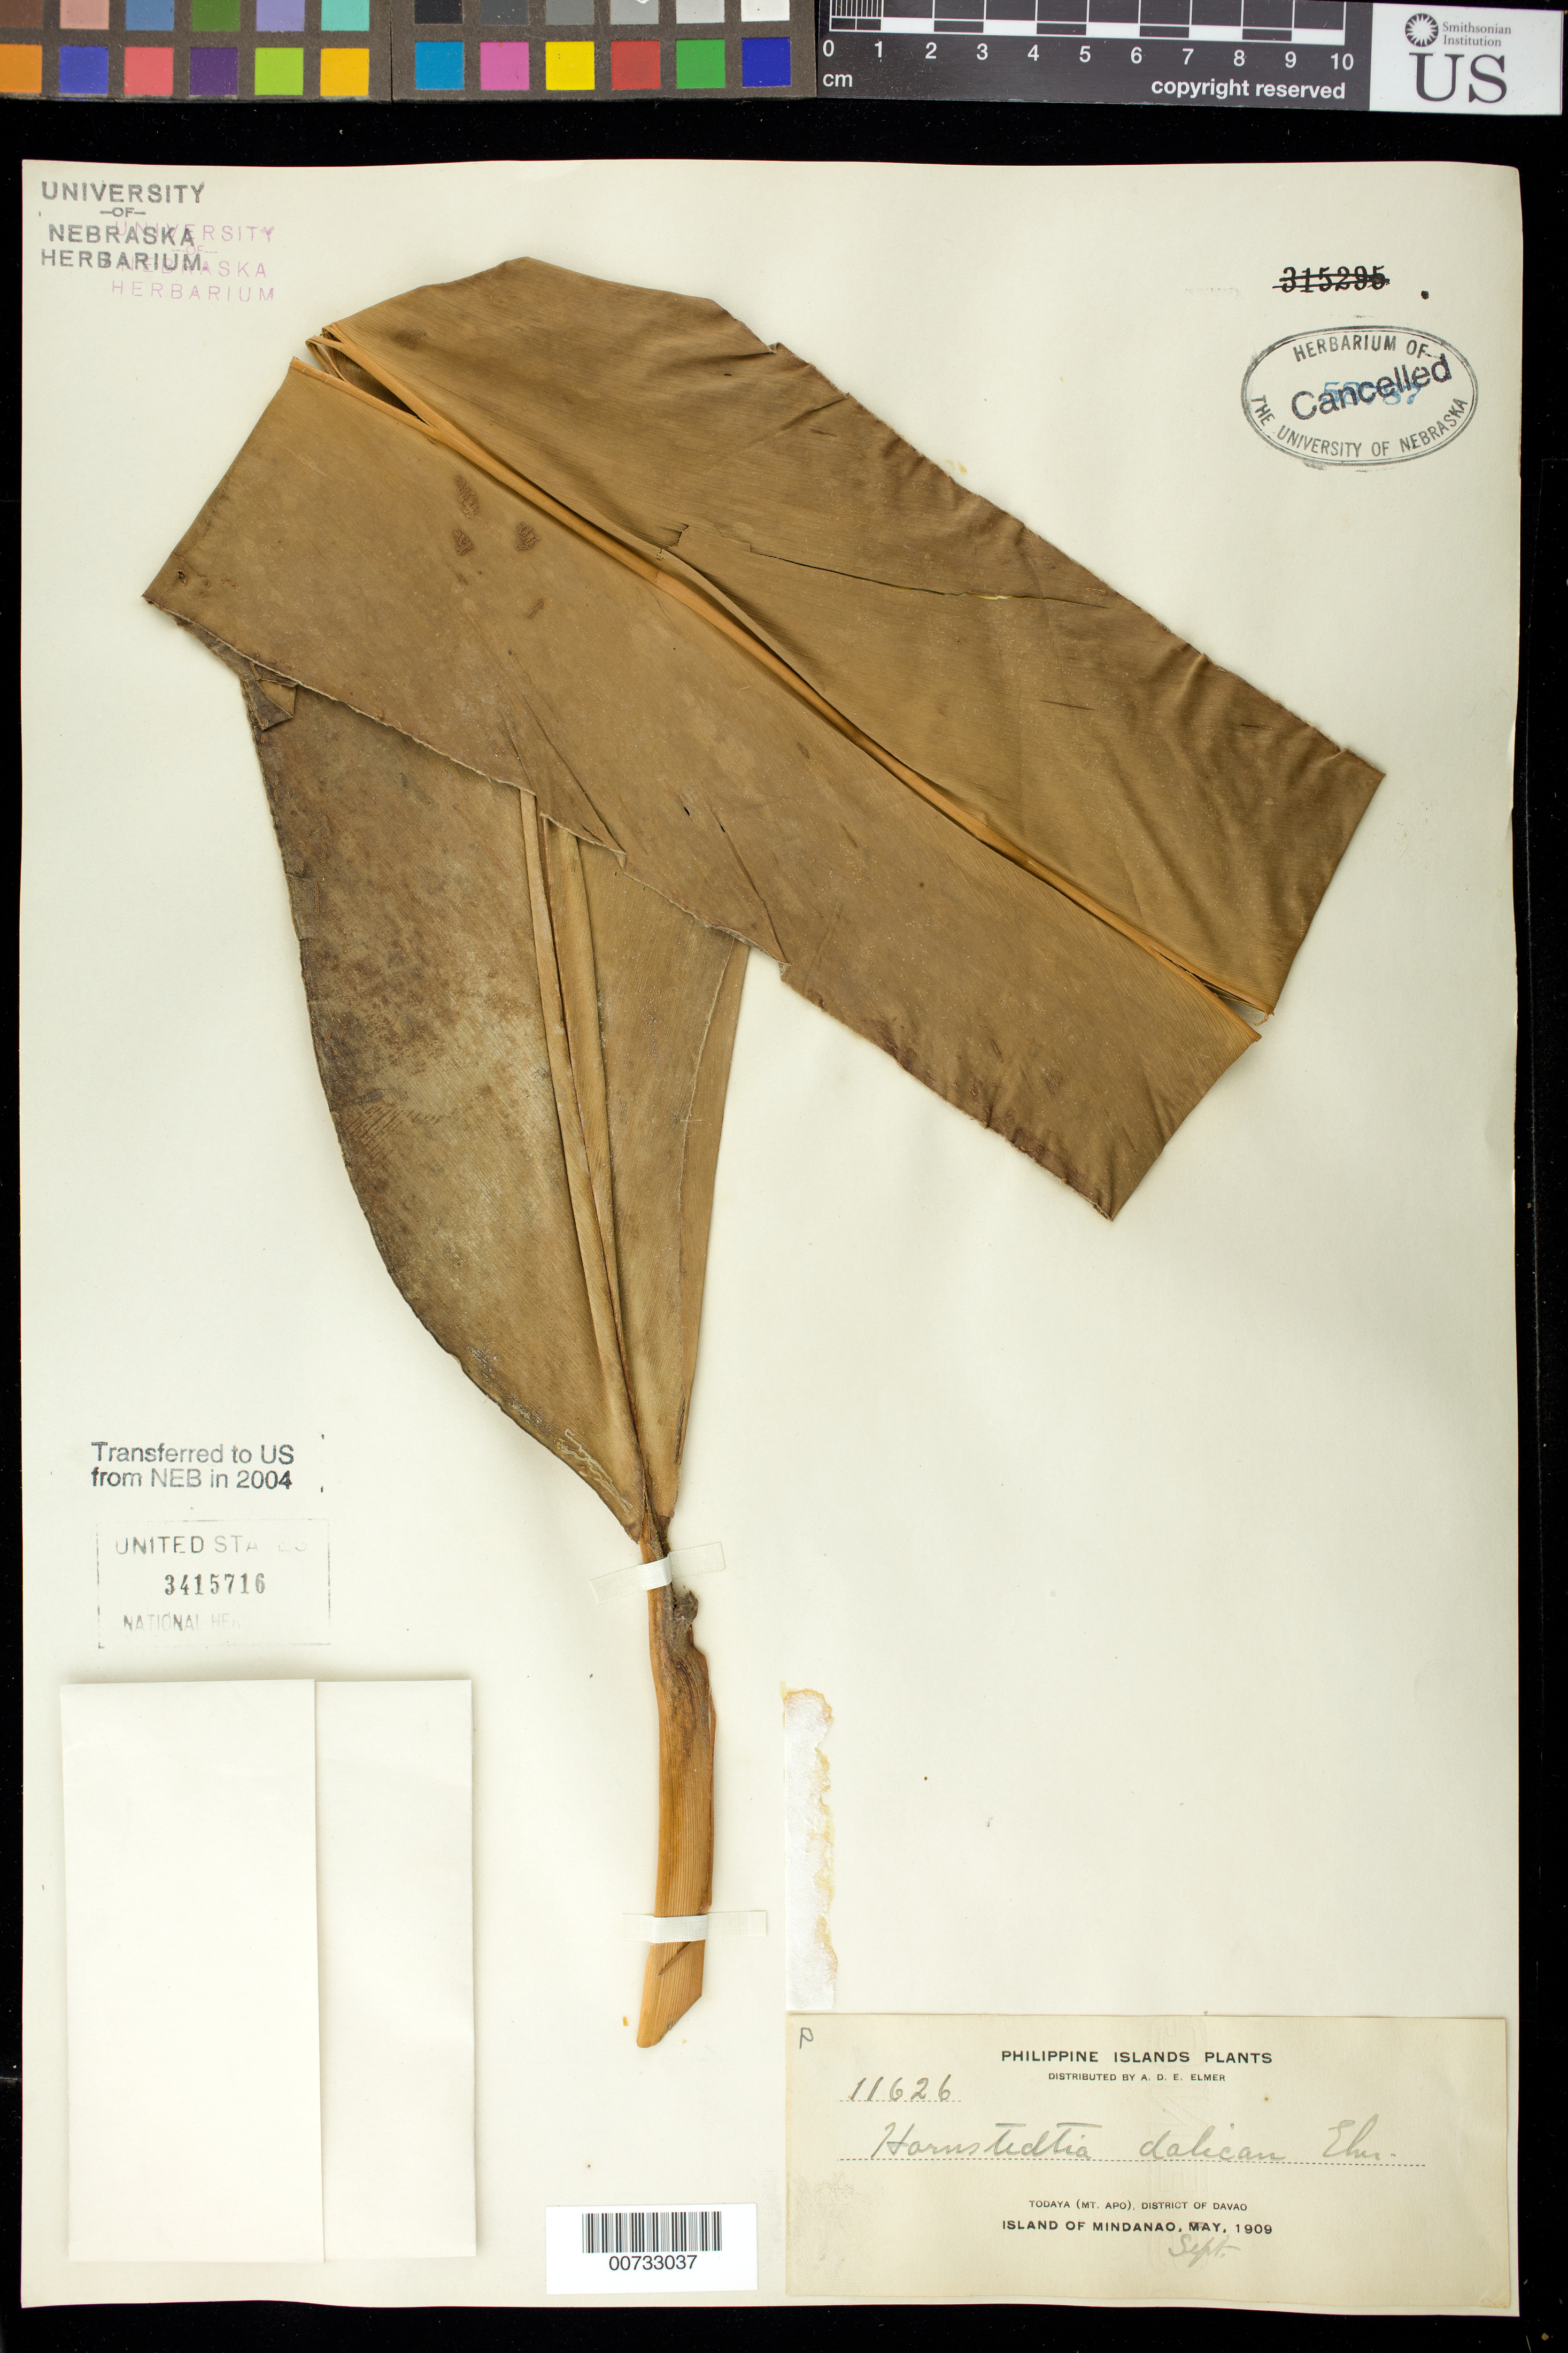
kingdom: Plantae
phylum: Tracheophyta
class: Liliopsida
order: Zingiberales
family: Zingiberaceae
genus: Hornstedtia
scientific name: Hornstedtia dalican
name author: Elmer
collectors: A. D. E. Elmer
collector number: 11626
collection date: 1909-05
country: Philippines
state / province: Davao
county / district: Davao del Sur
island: Mindanao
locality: Todaya (Mt. Apo)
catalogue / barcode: US 3415716